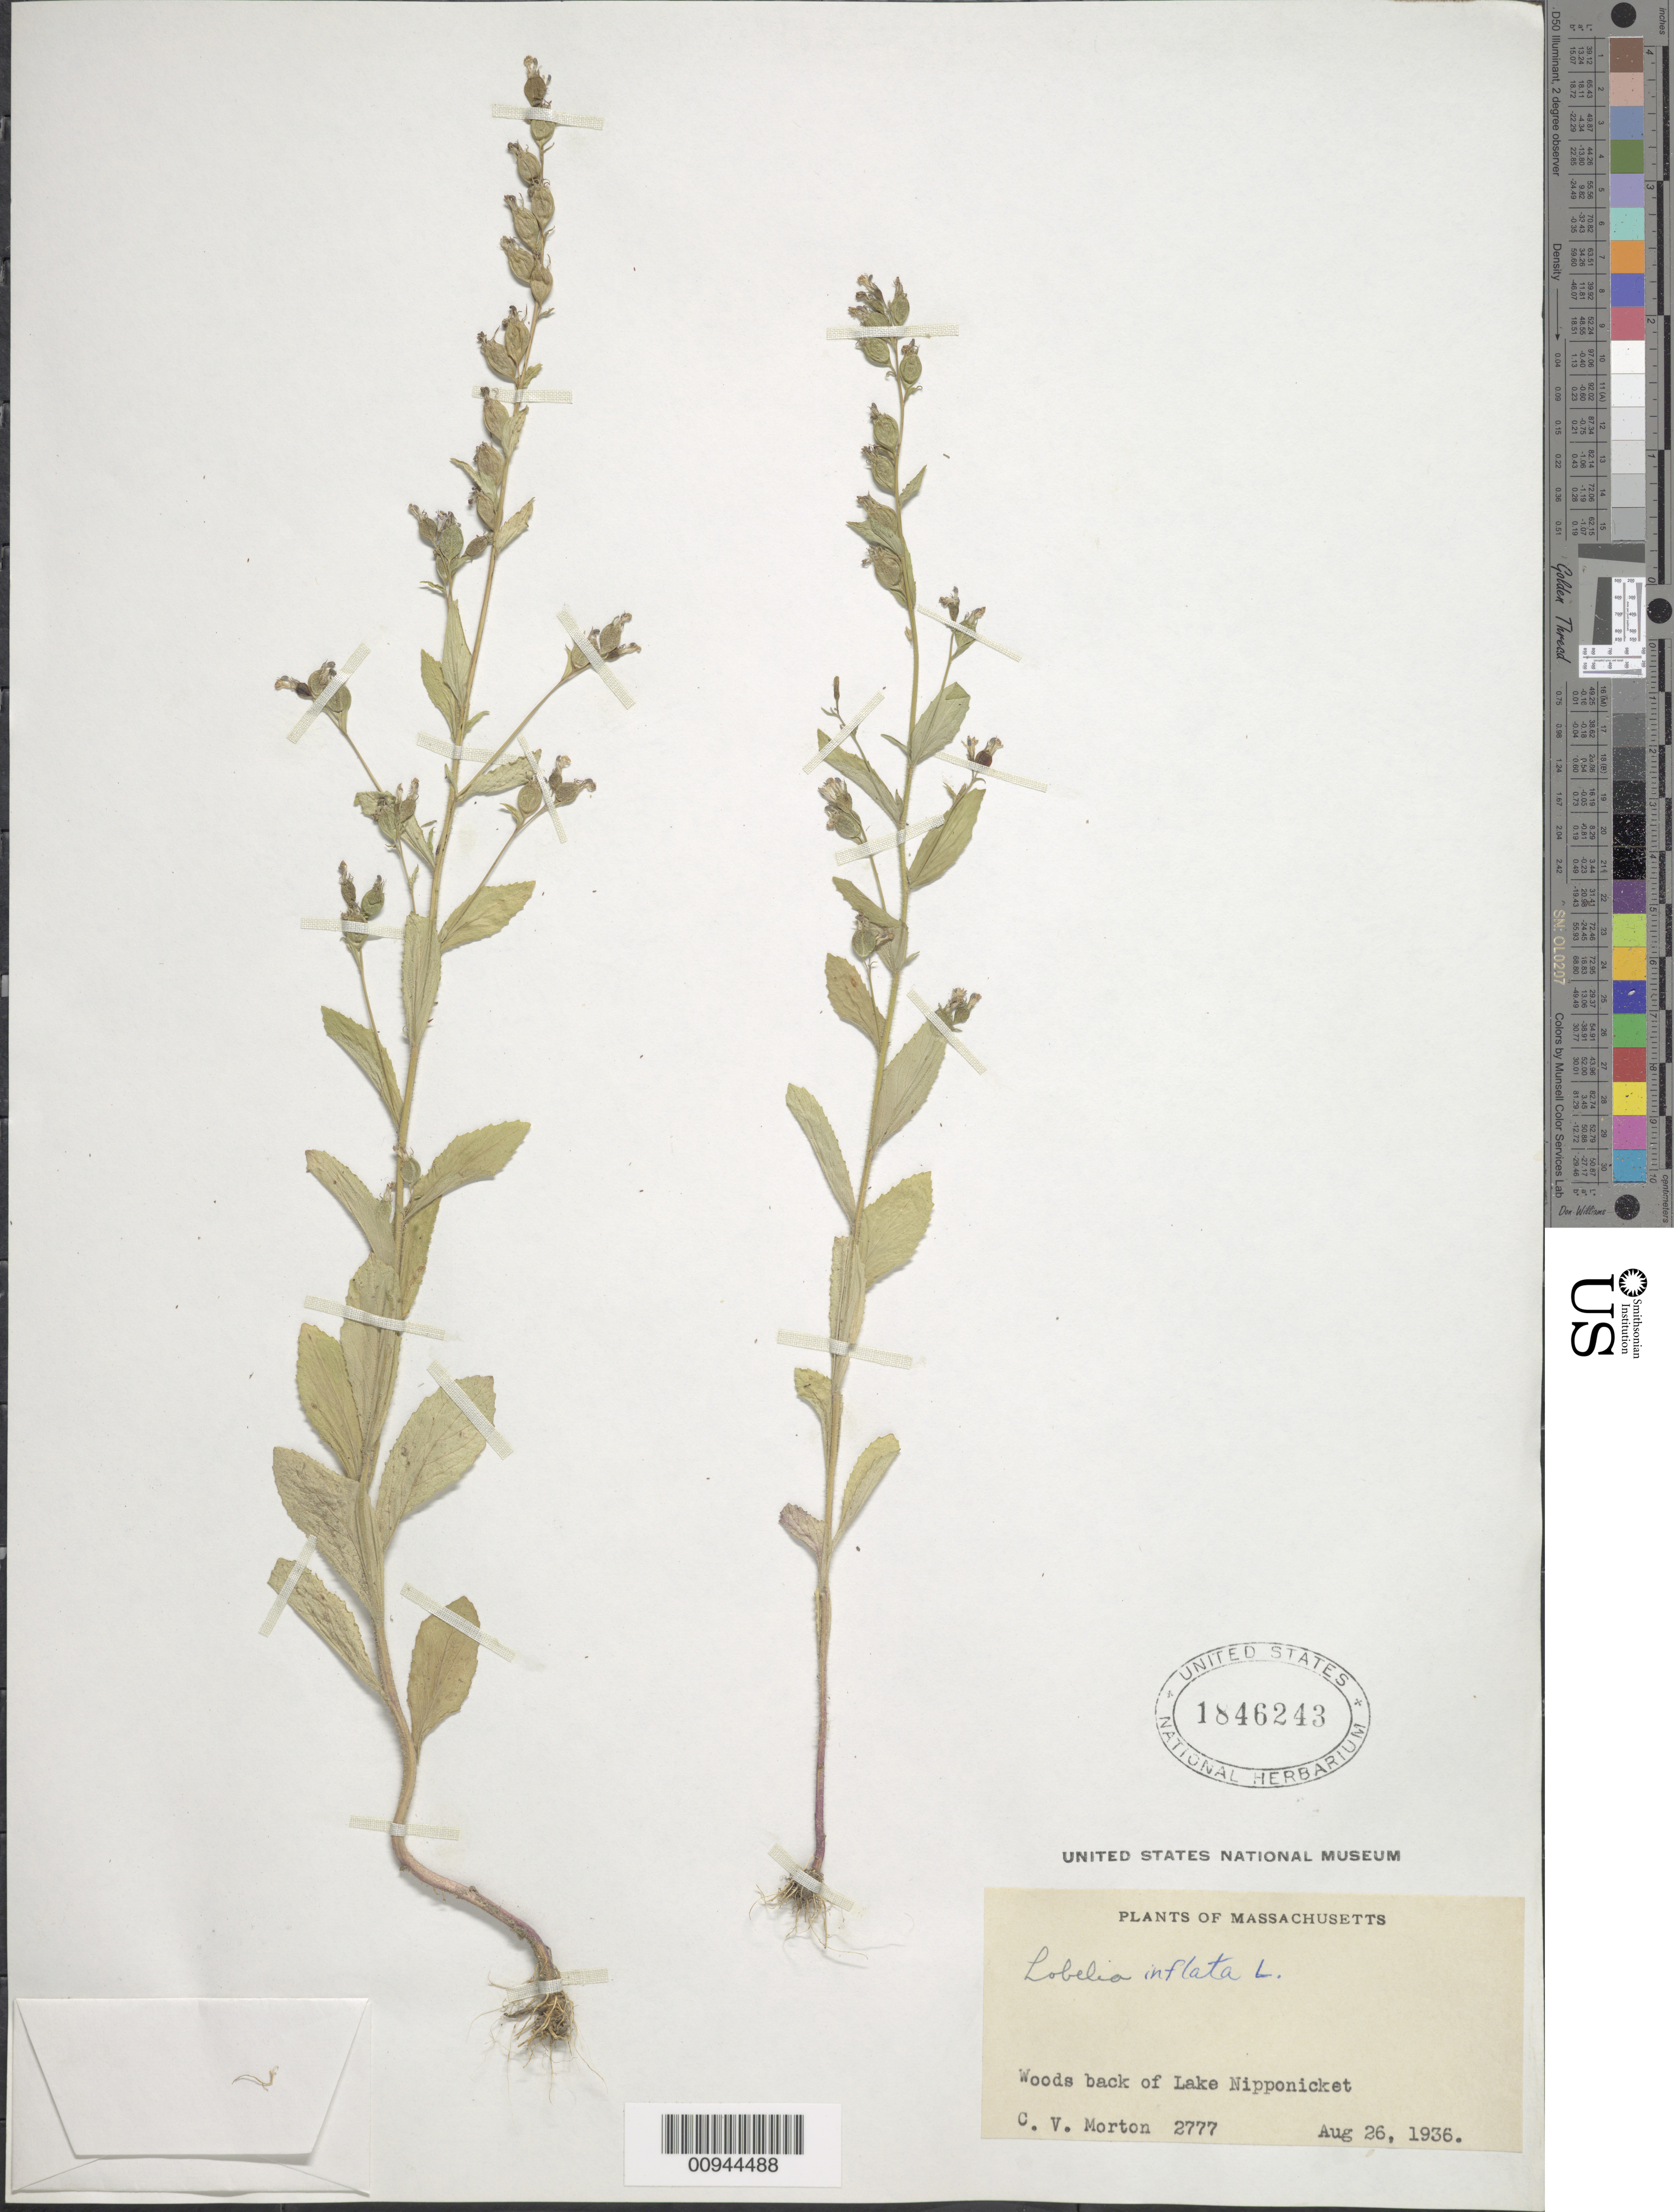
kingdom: Plantae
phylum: Tracheophyta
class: Magnoliopsida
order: Asterales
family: Campanulaceae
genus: Lobelia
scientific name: Lobelia inflata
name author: L.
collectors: C. V. Morton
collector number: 2777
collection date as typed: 26 Aug 1936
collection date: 1936-08-26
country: United States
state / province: Massachusetts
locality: Lake nipponicket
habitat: woods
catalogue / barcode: US 1846243